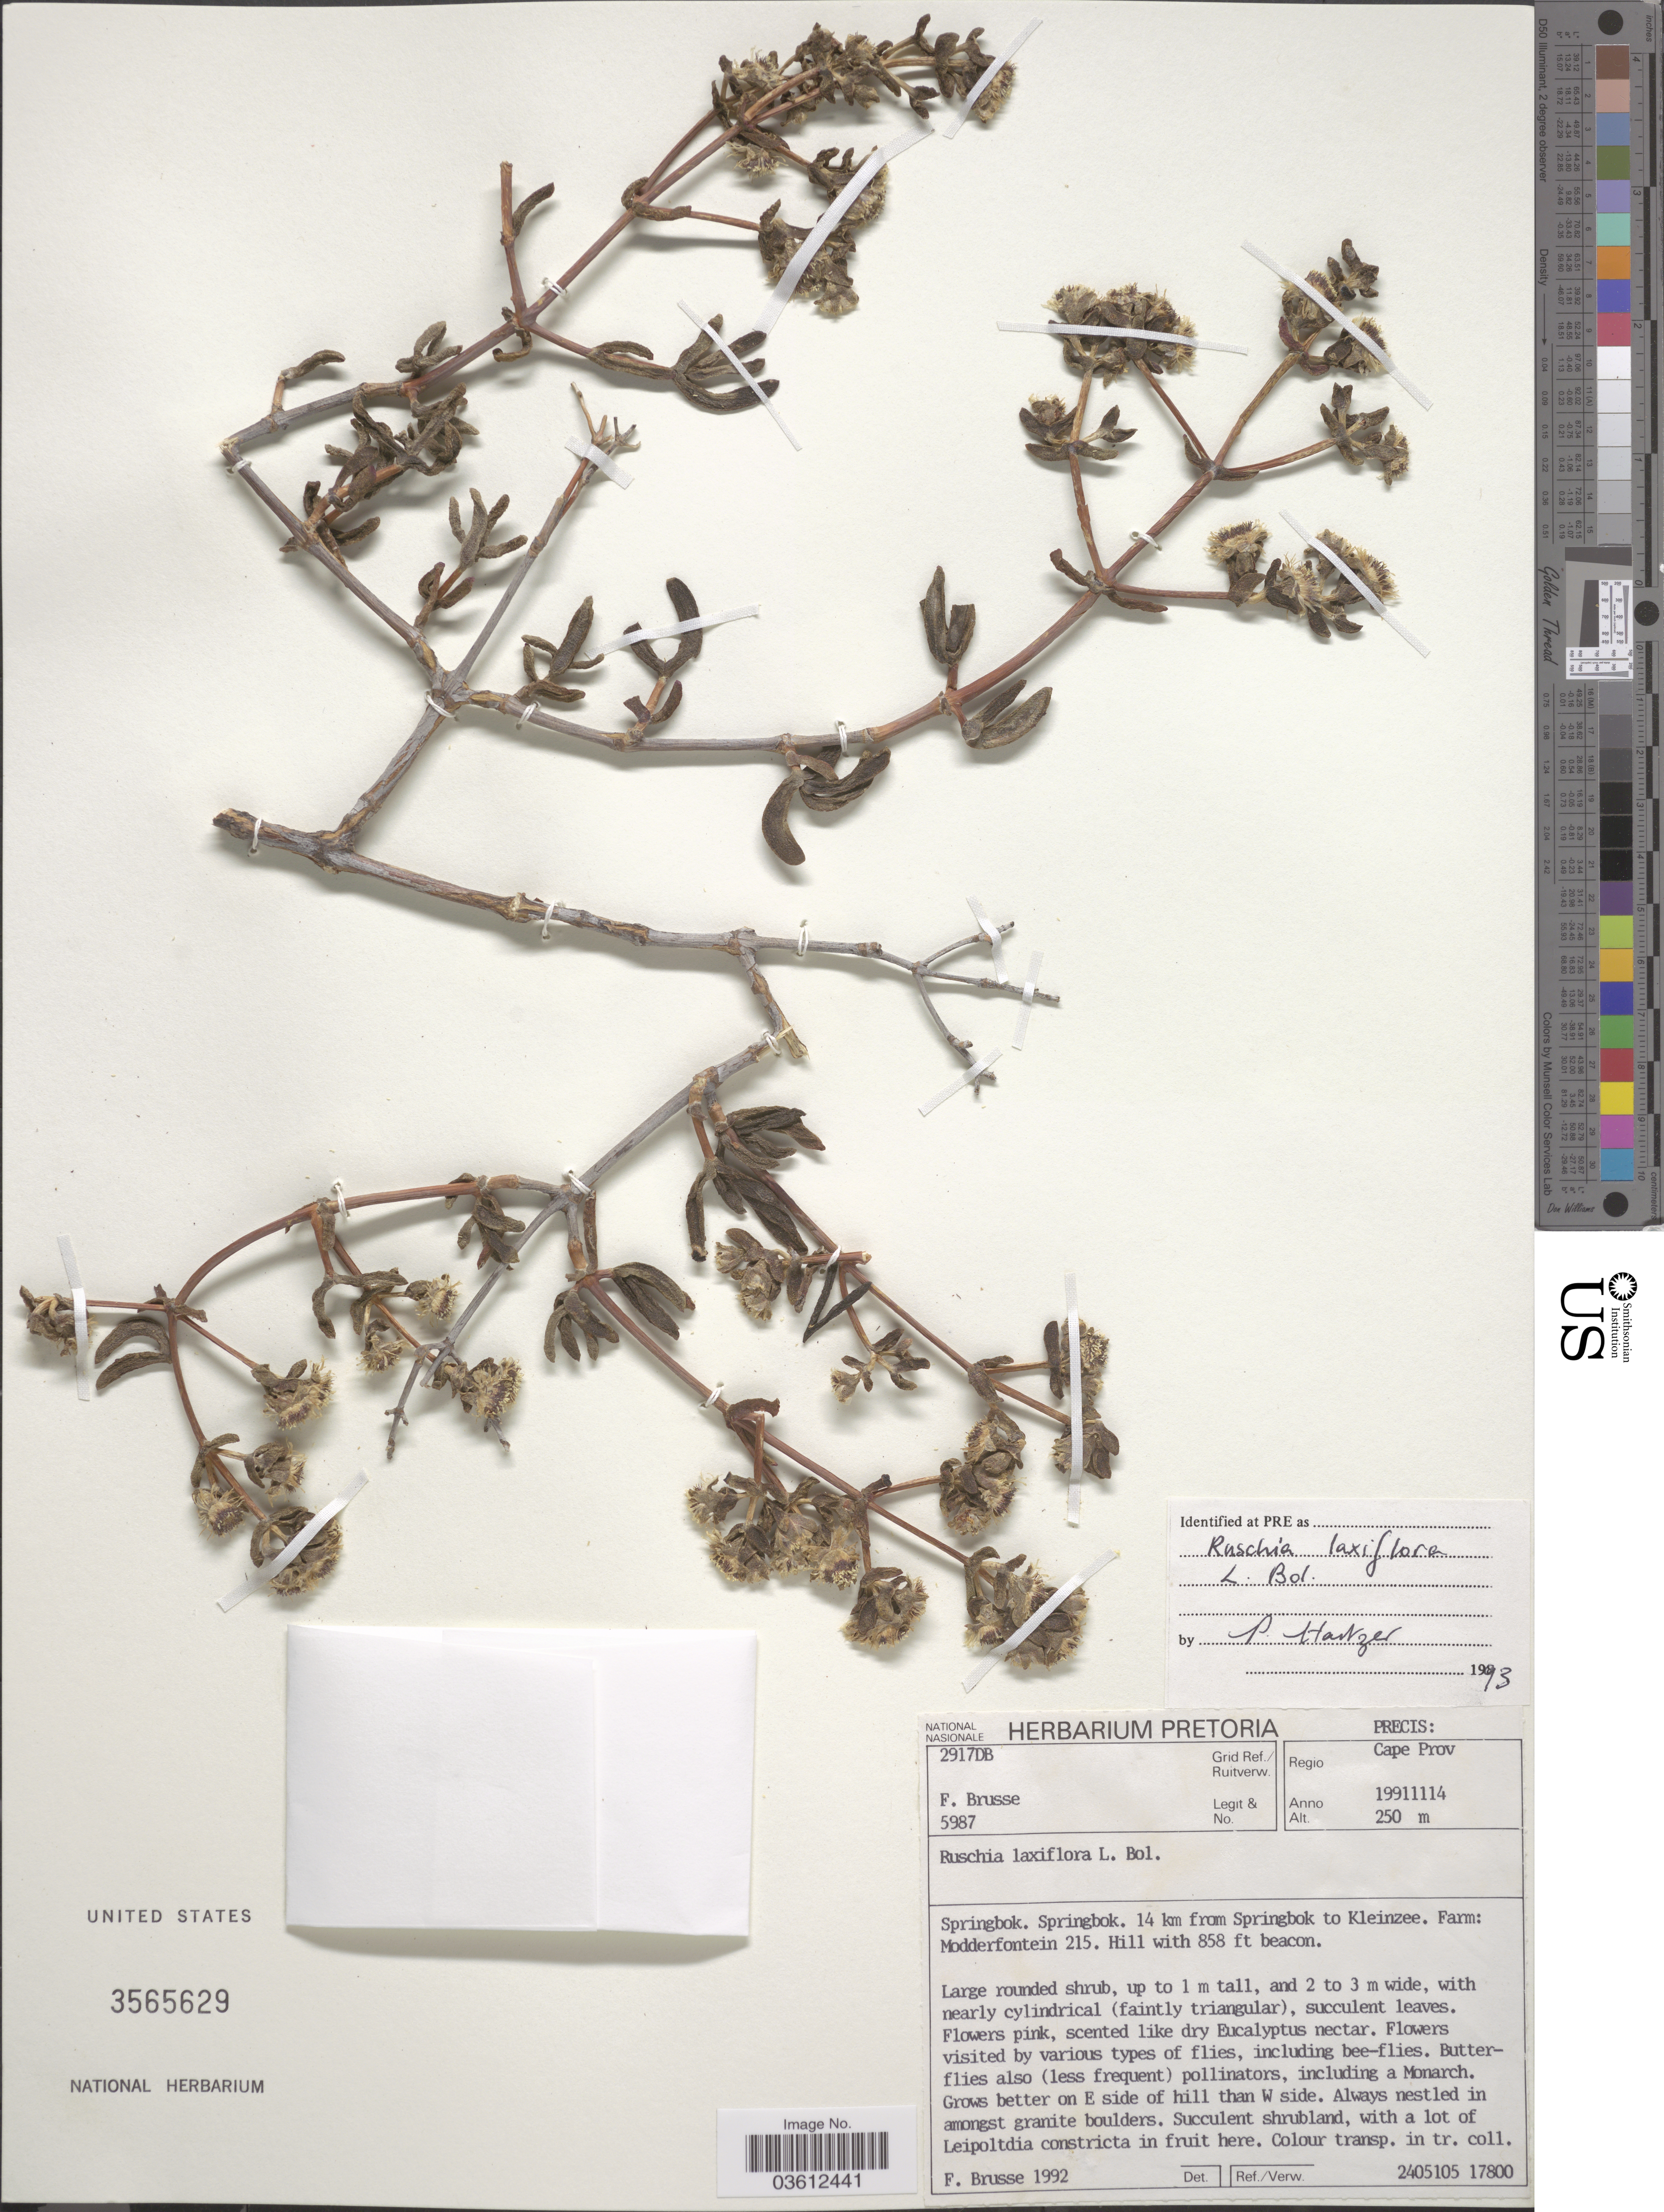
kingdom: Plantae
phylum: Tracheophyta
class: Magnoliopsida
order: Caryophyllales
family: Aizoaceae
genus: Ruschia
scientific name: Ruschia laxiflora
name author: L. Bolus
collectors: F. A. Brusse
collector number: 5987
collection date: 1991-11-14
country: South Africa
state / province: Northern Cape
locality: Grid Ref./ Ruitverw. 2917DB. Regio Cape Prov. Springbok. Springbok. 14 km from Springbok to Kleinzee. Farm: Modderfontein 215. Hill with 858 ft beacon.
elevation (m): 250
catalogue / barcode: US 3565629